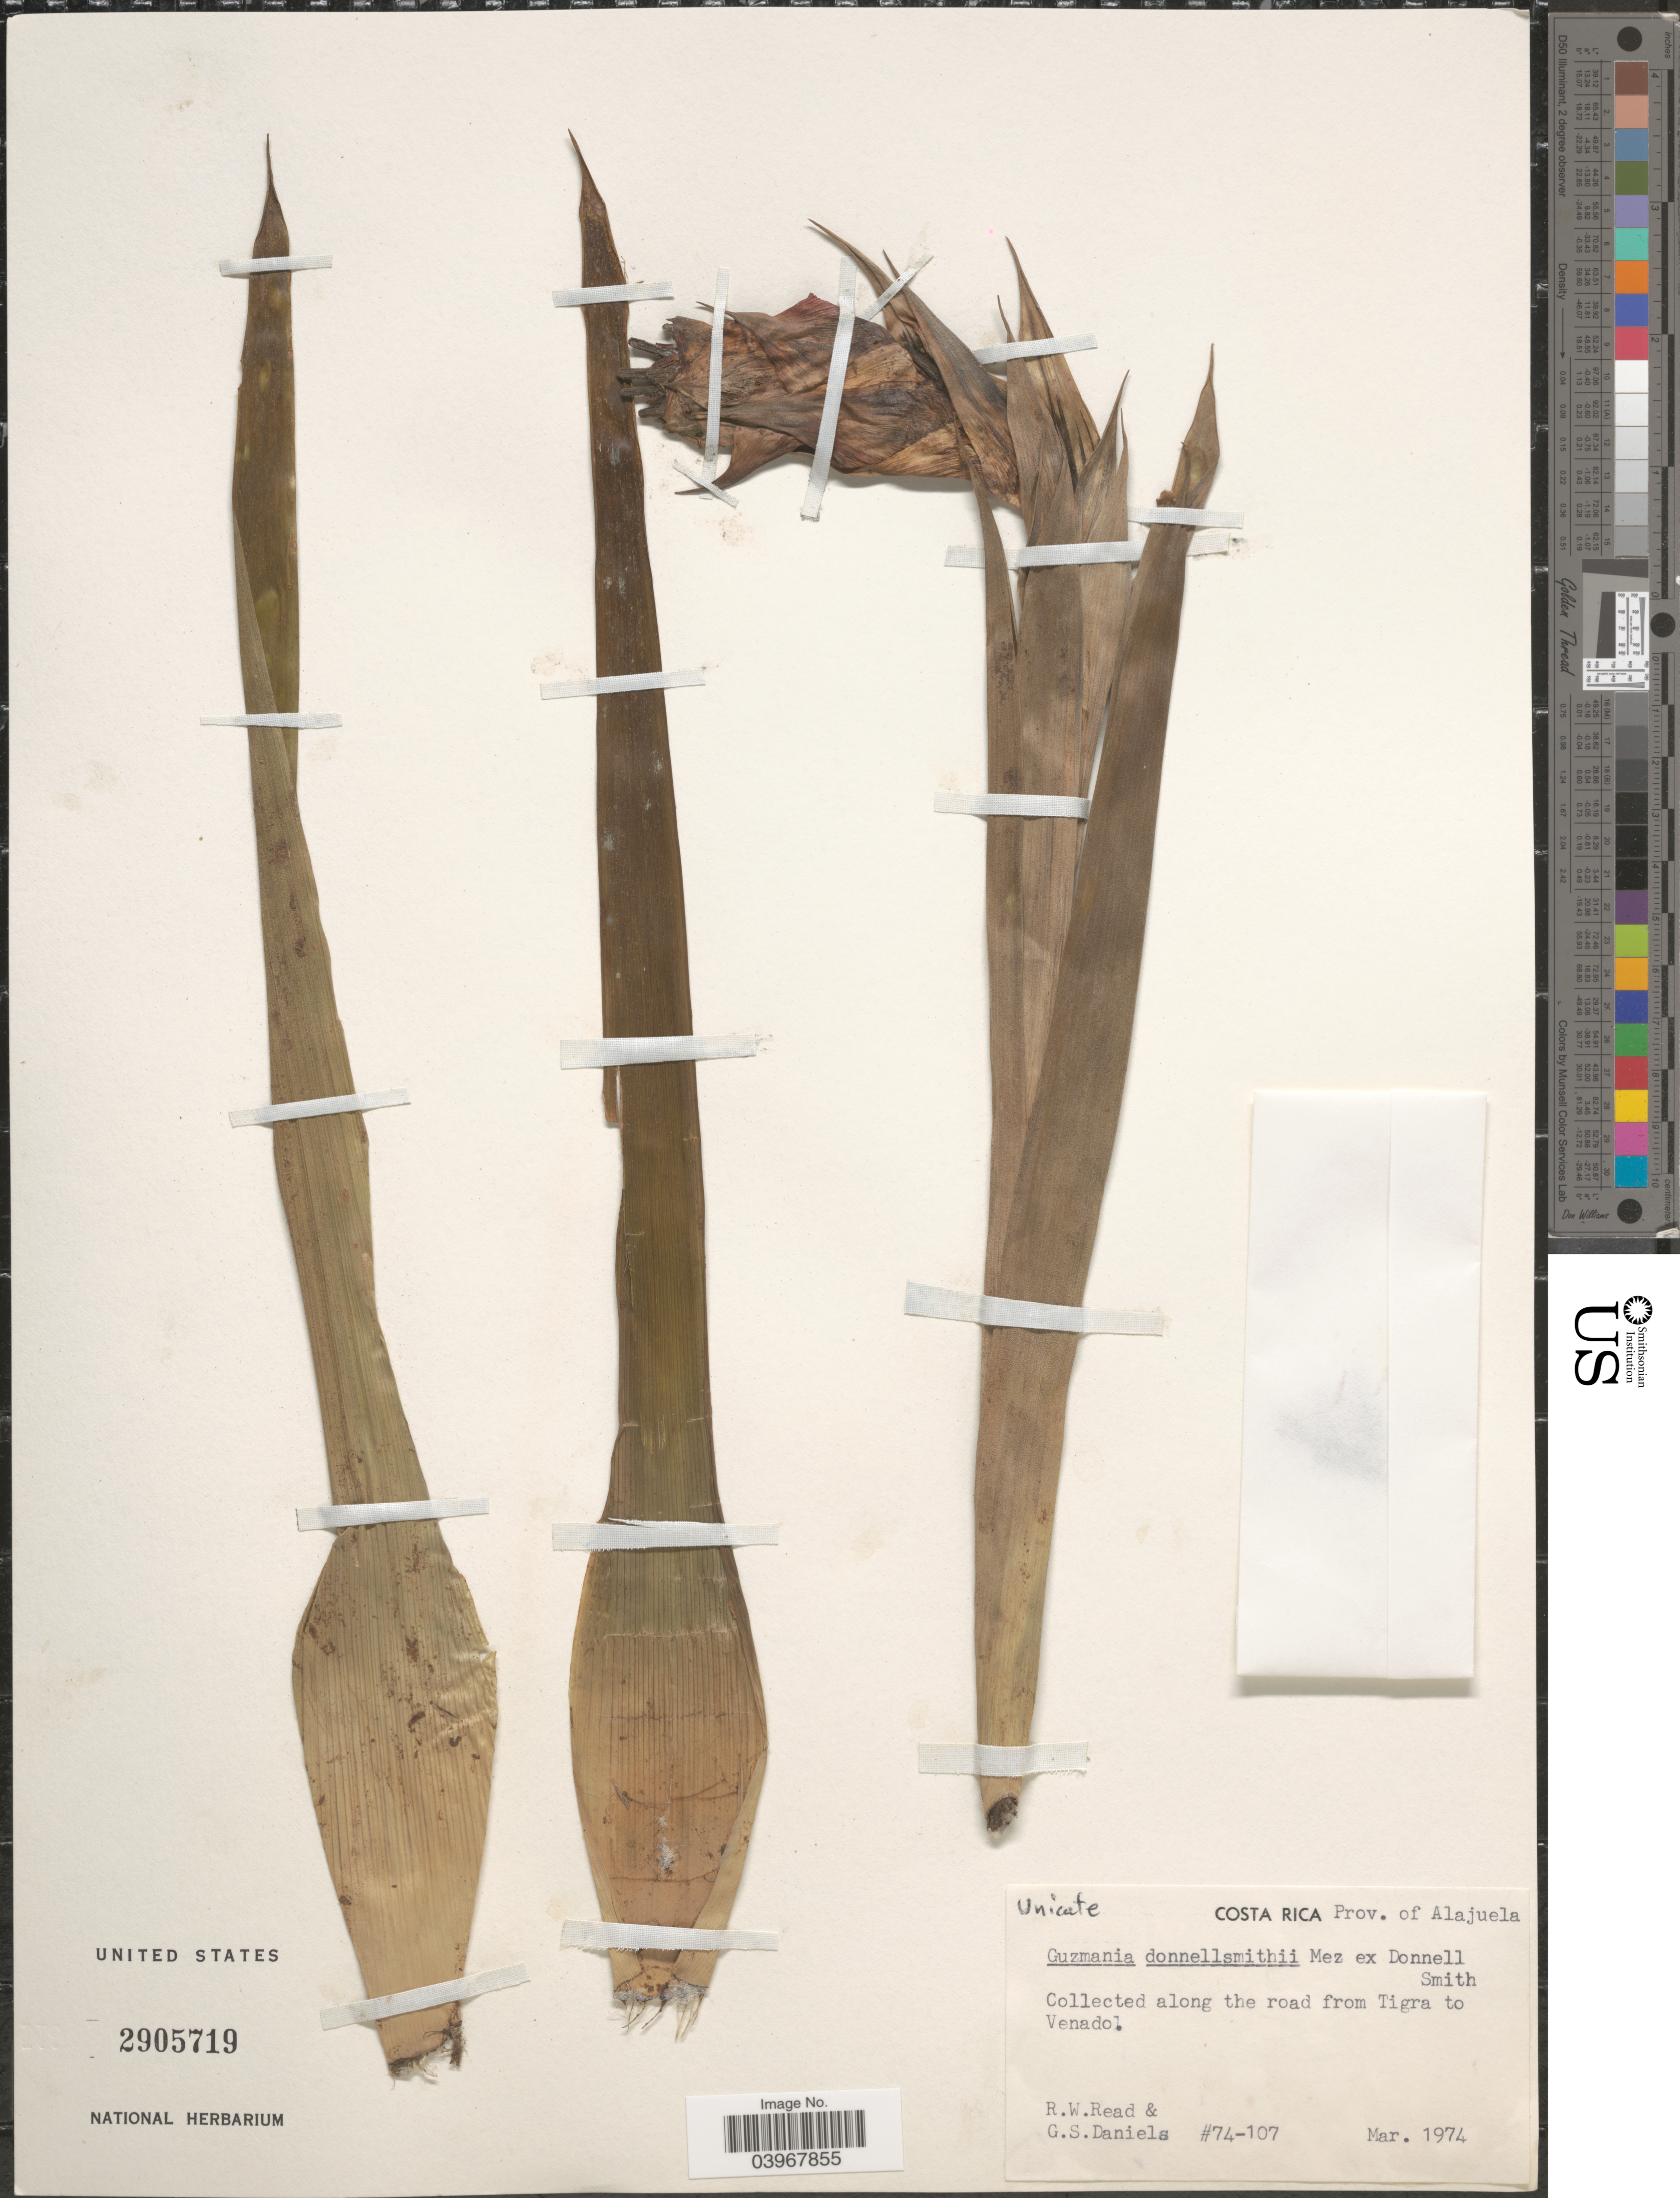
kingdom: Plantae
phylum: Tracheophyta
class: Liliopsida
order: Poales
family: Bromeliaceae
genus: Guzmania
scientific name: Guzmania donnellsmithii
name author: Mez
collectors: R. W. Read & G. S. Daniels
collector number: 74-107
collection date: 1974-03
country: Costa Rica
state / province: Alajuela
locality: Along the road from Tigra to Venadol.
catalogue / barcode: US 2905719